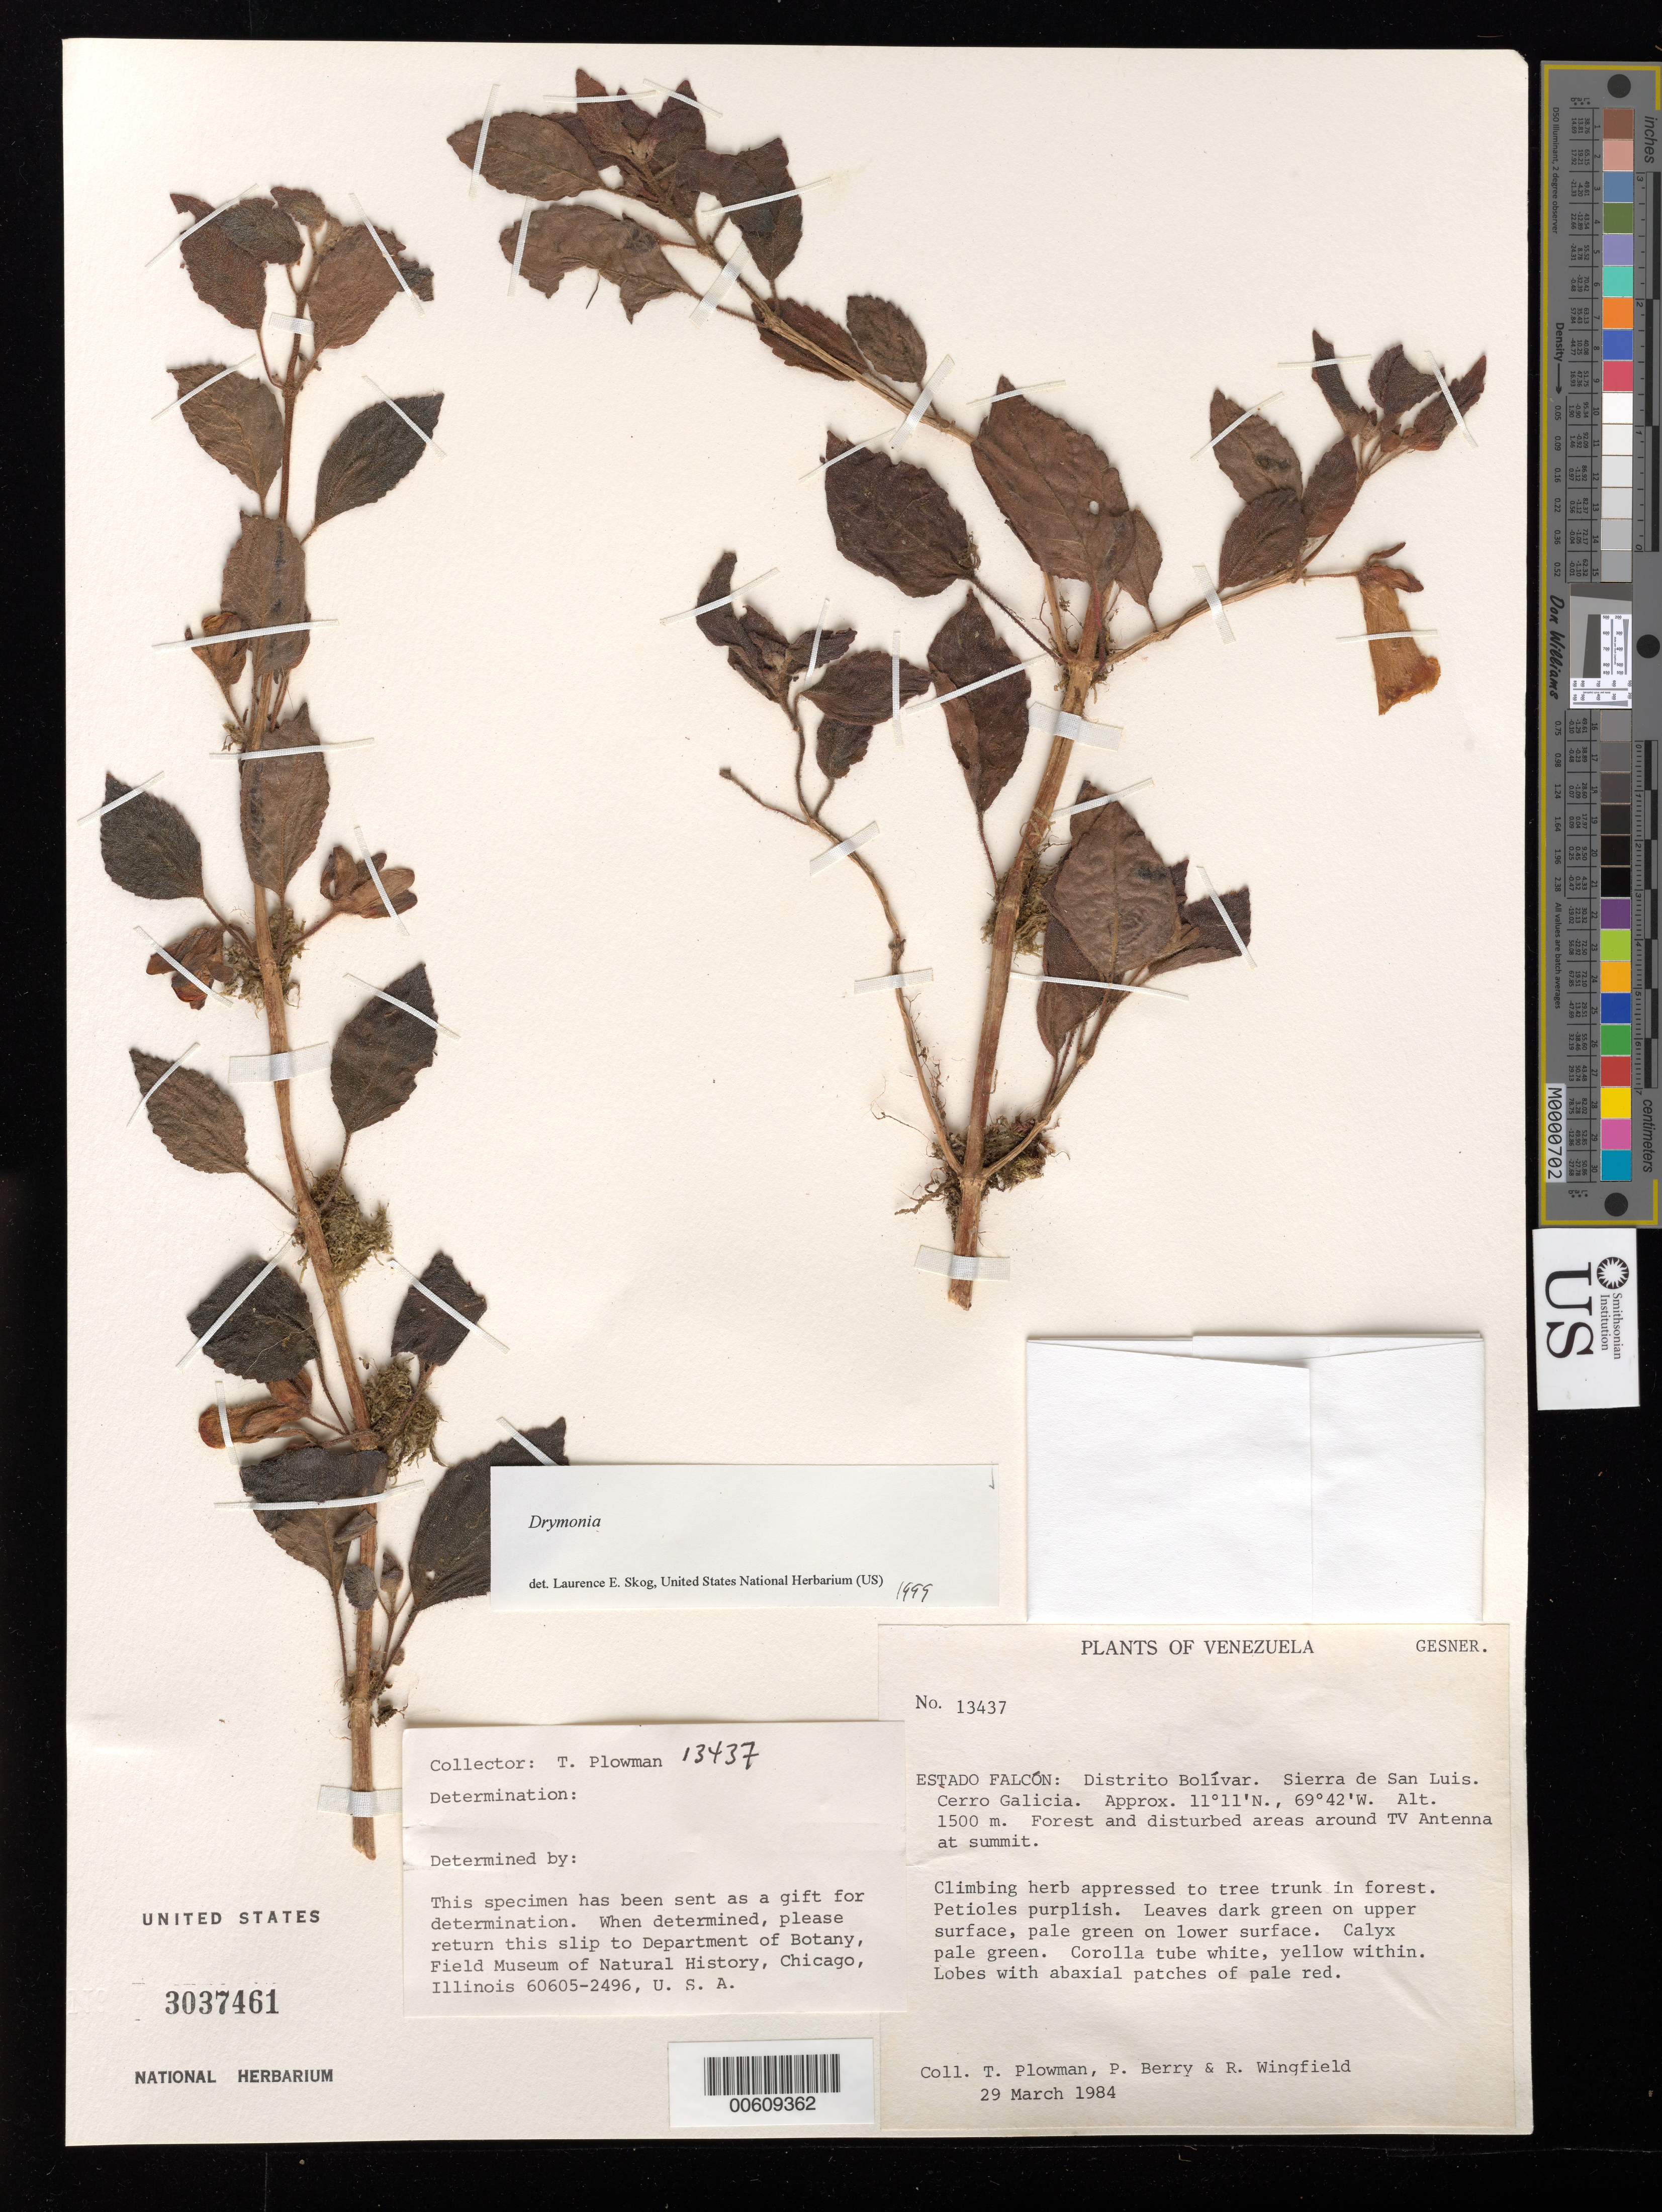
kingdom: Plantae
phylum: Tracheophyta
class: Magnoliopsida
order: Lamiales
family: Gesneriaceae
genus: Drymonia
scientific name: Drymonia sp.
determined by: Skog, Laurence E.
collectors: T. Plowman, P. Berry & R. Wingfield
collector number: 13437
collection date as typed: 29 Mar 1984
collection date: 1984-03-29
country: Venezuela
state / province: Falcón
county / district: Bolívar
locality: Distrito Bolívar; Sierra de San Luis, Cerro Galicia, around TV antenna at summit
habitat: Forest and disturbed areas… at summit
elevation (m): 1500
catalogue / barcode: US 2990450